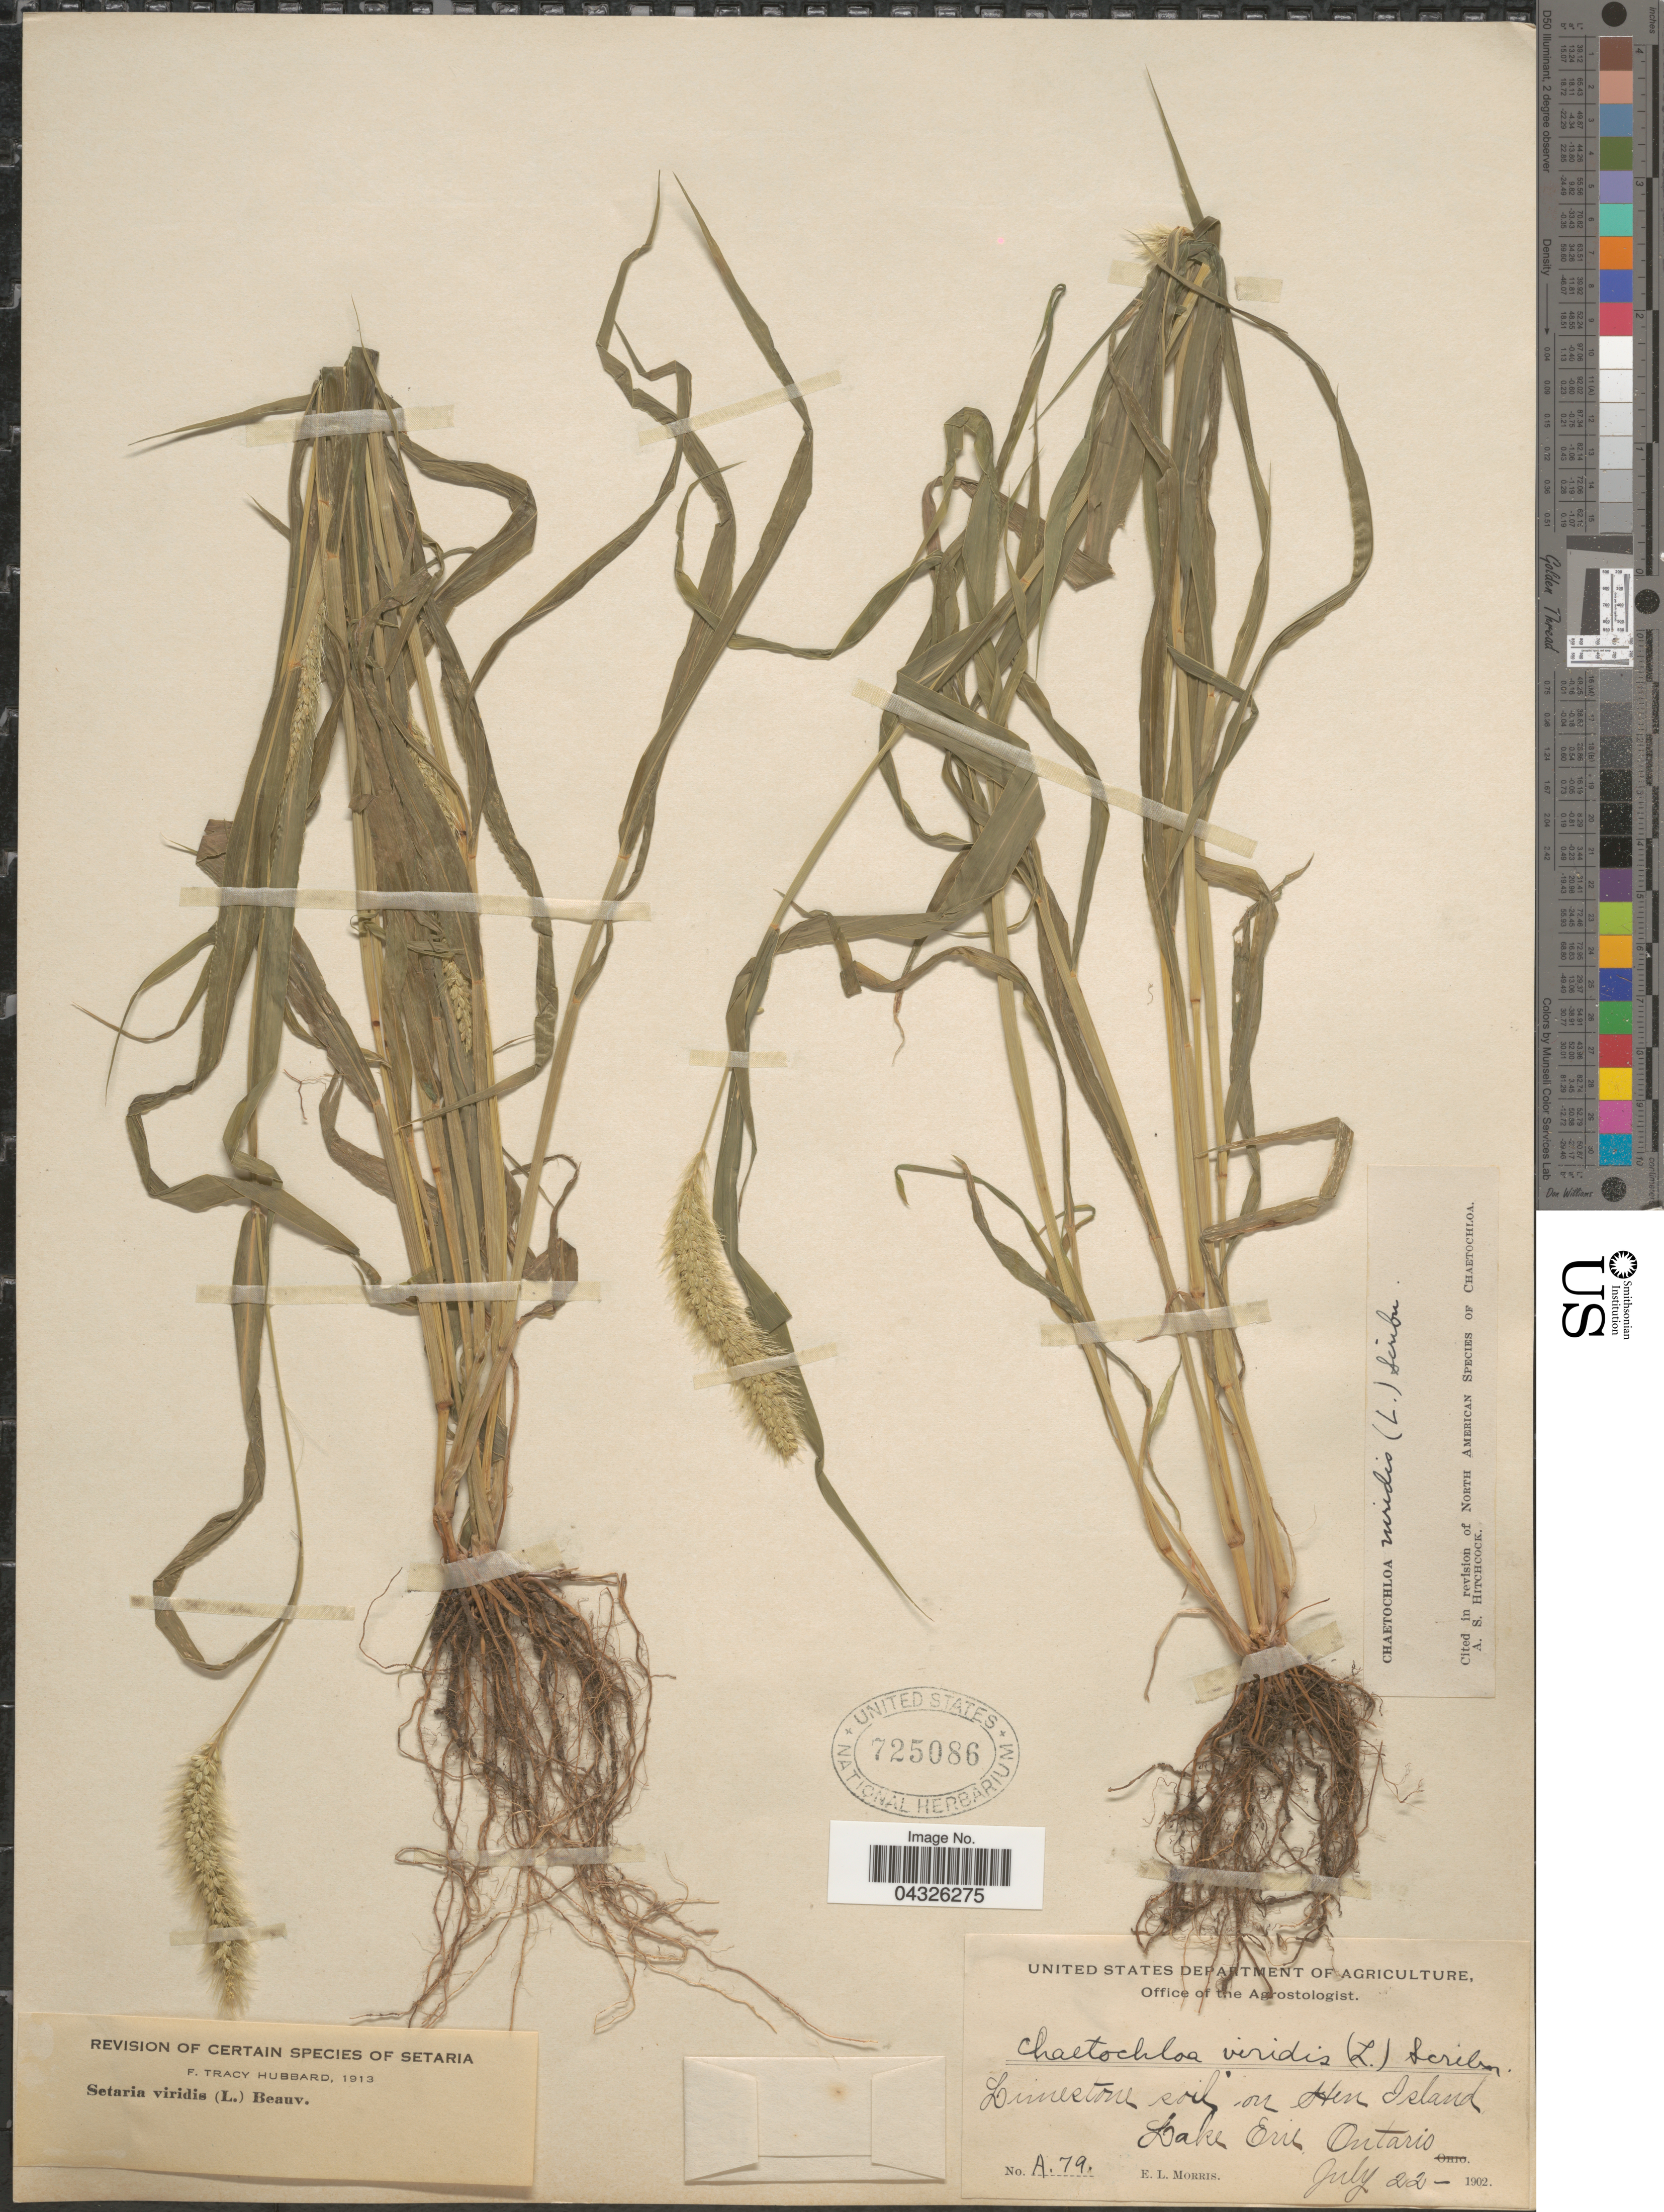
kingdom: Plantae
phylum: Tracheophyta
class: Liliopsida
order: Poales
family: Poaceae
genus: Setaria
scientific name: Setaria viridis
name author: (L.) P. Beauv.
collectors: E. Morris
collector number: A79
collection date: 1902-07-22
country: Canada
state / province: Ontario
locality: Limestone soil on Hen Island. Lake Erie.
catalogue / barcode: US 725086